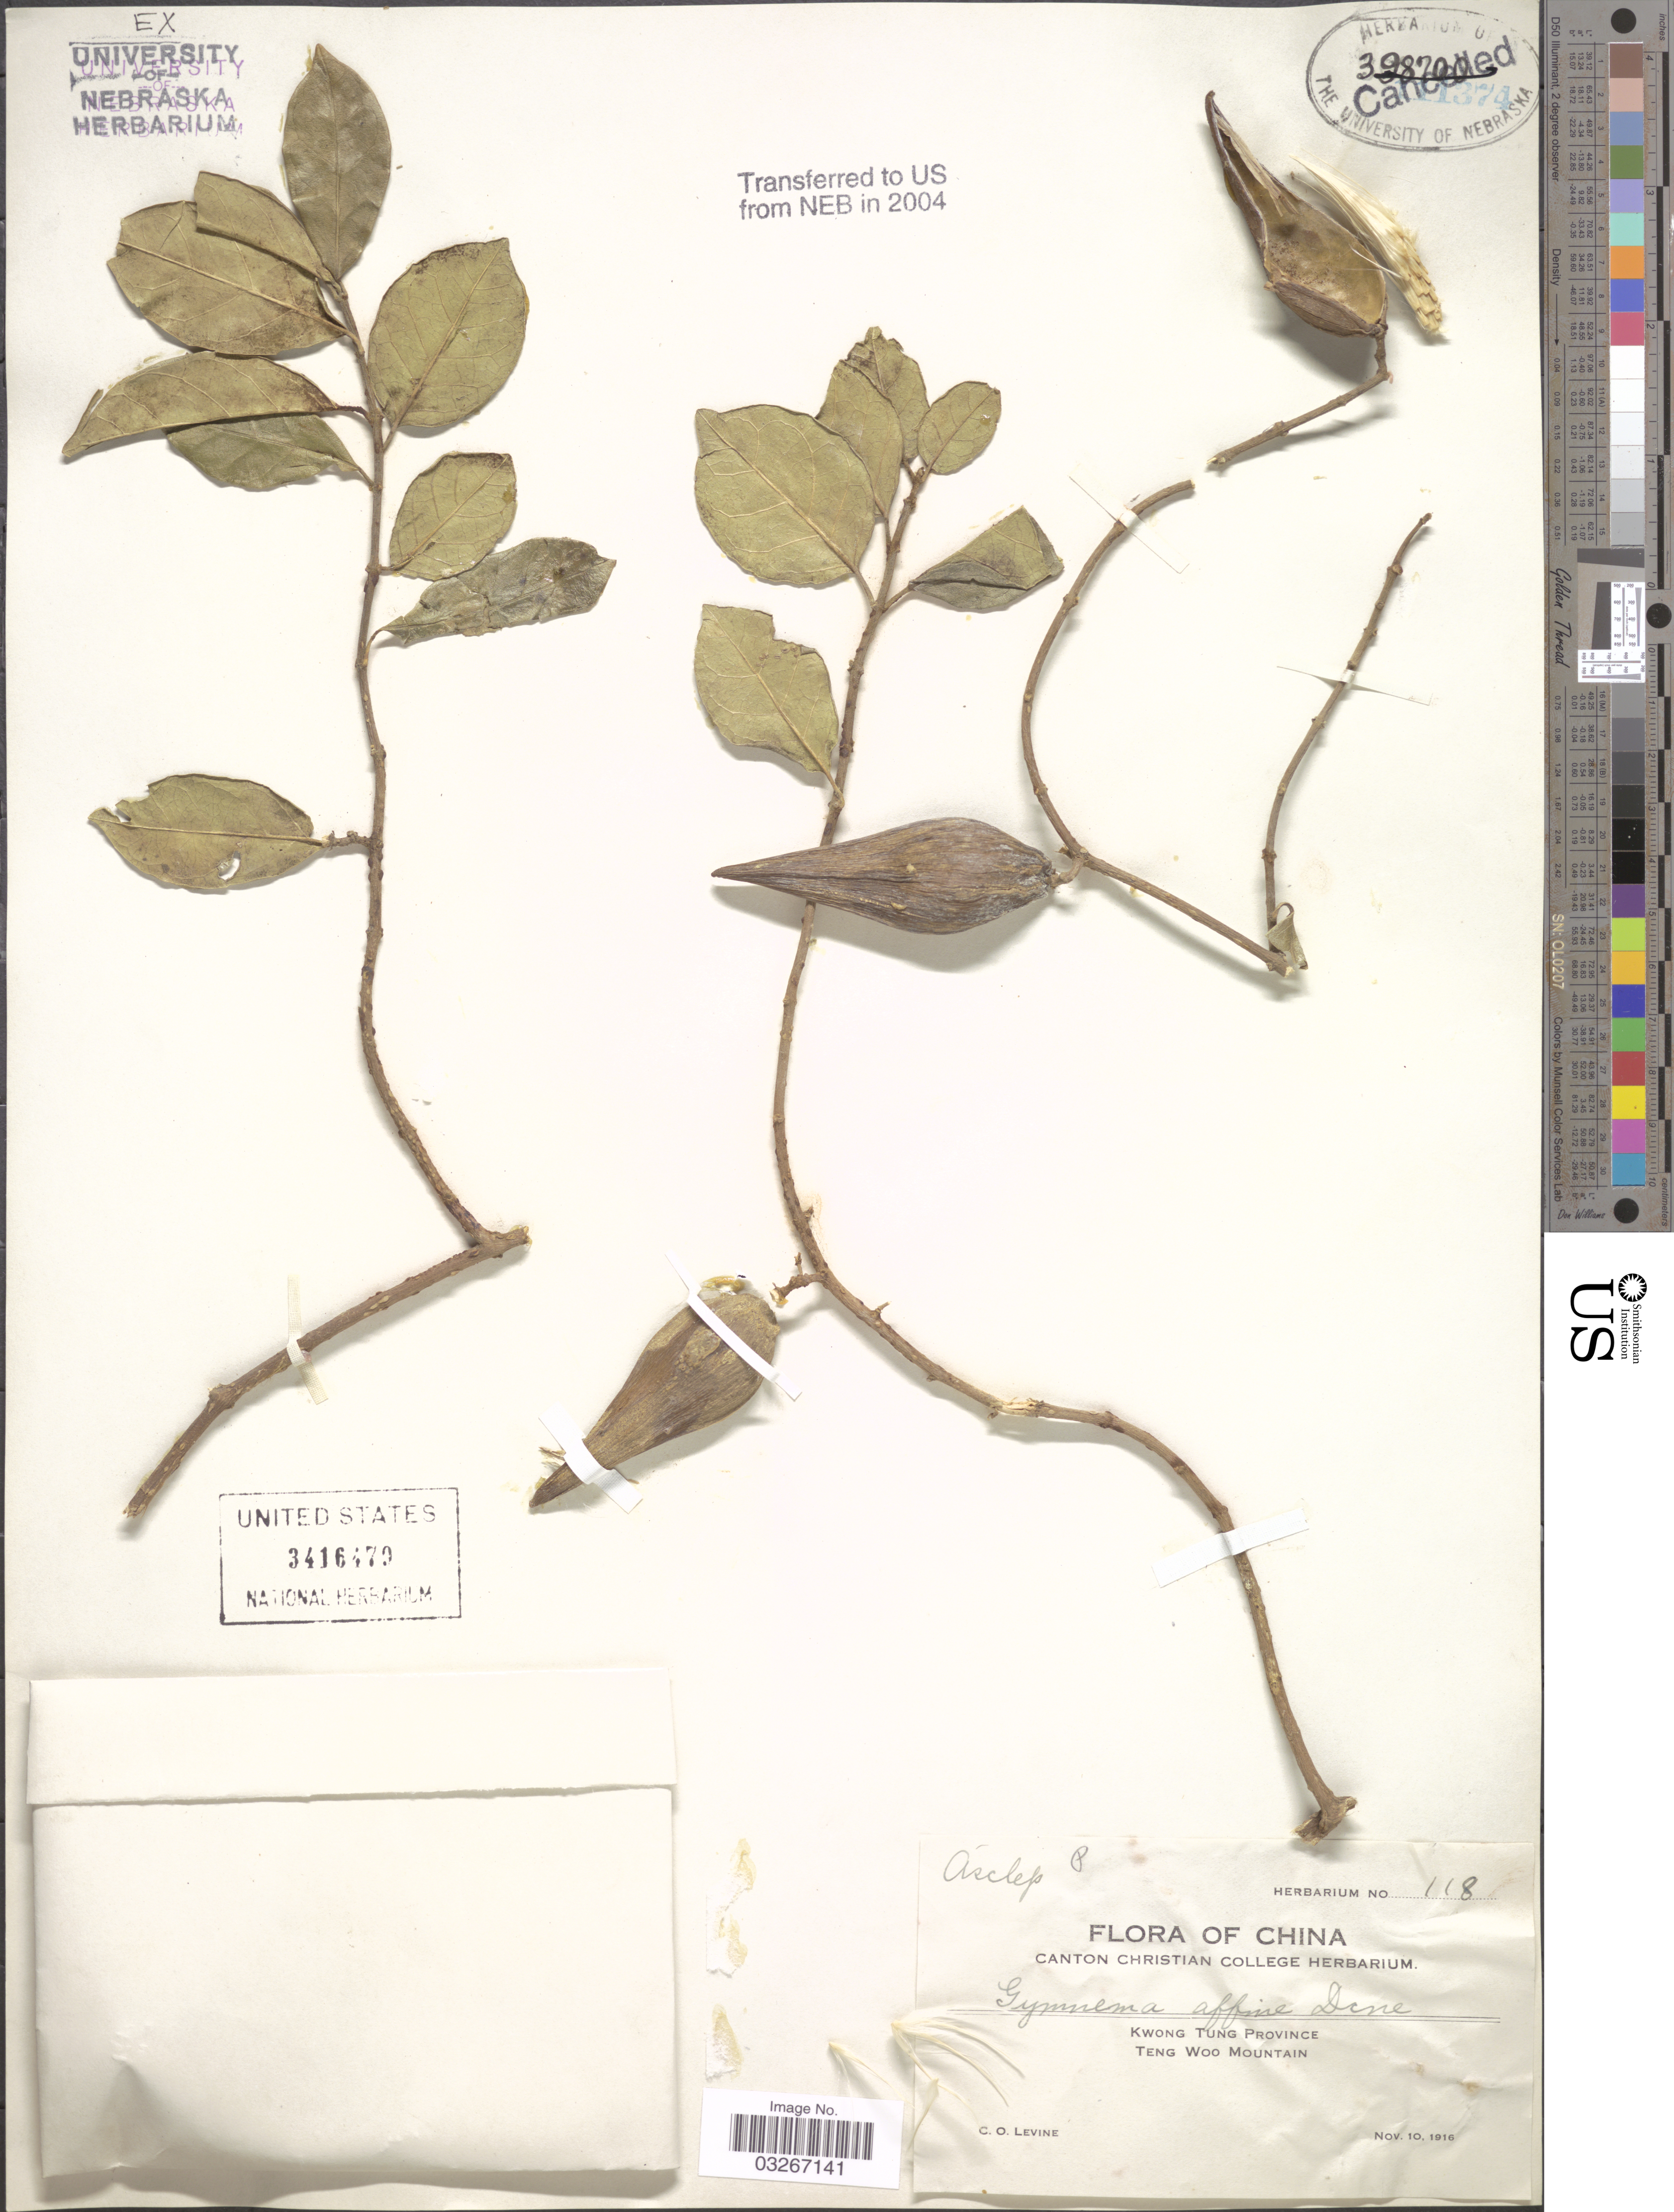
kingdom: Plantae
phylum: Tracheophyta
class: Magnoliopsida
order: Gentianales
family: Apocynaceae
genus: Gymnema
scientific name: Gymnema sp.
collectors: C. O. Levine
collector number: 118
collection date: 1916-11-10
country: China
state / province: Guangdong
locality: Kwong Tung Province. Teng Woo Mountain.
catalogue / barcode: US 3416470